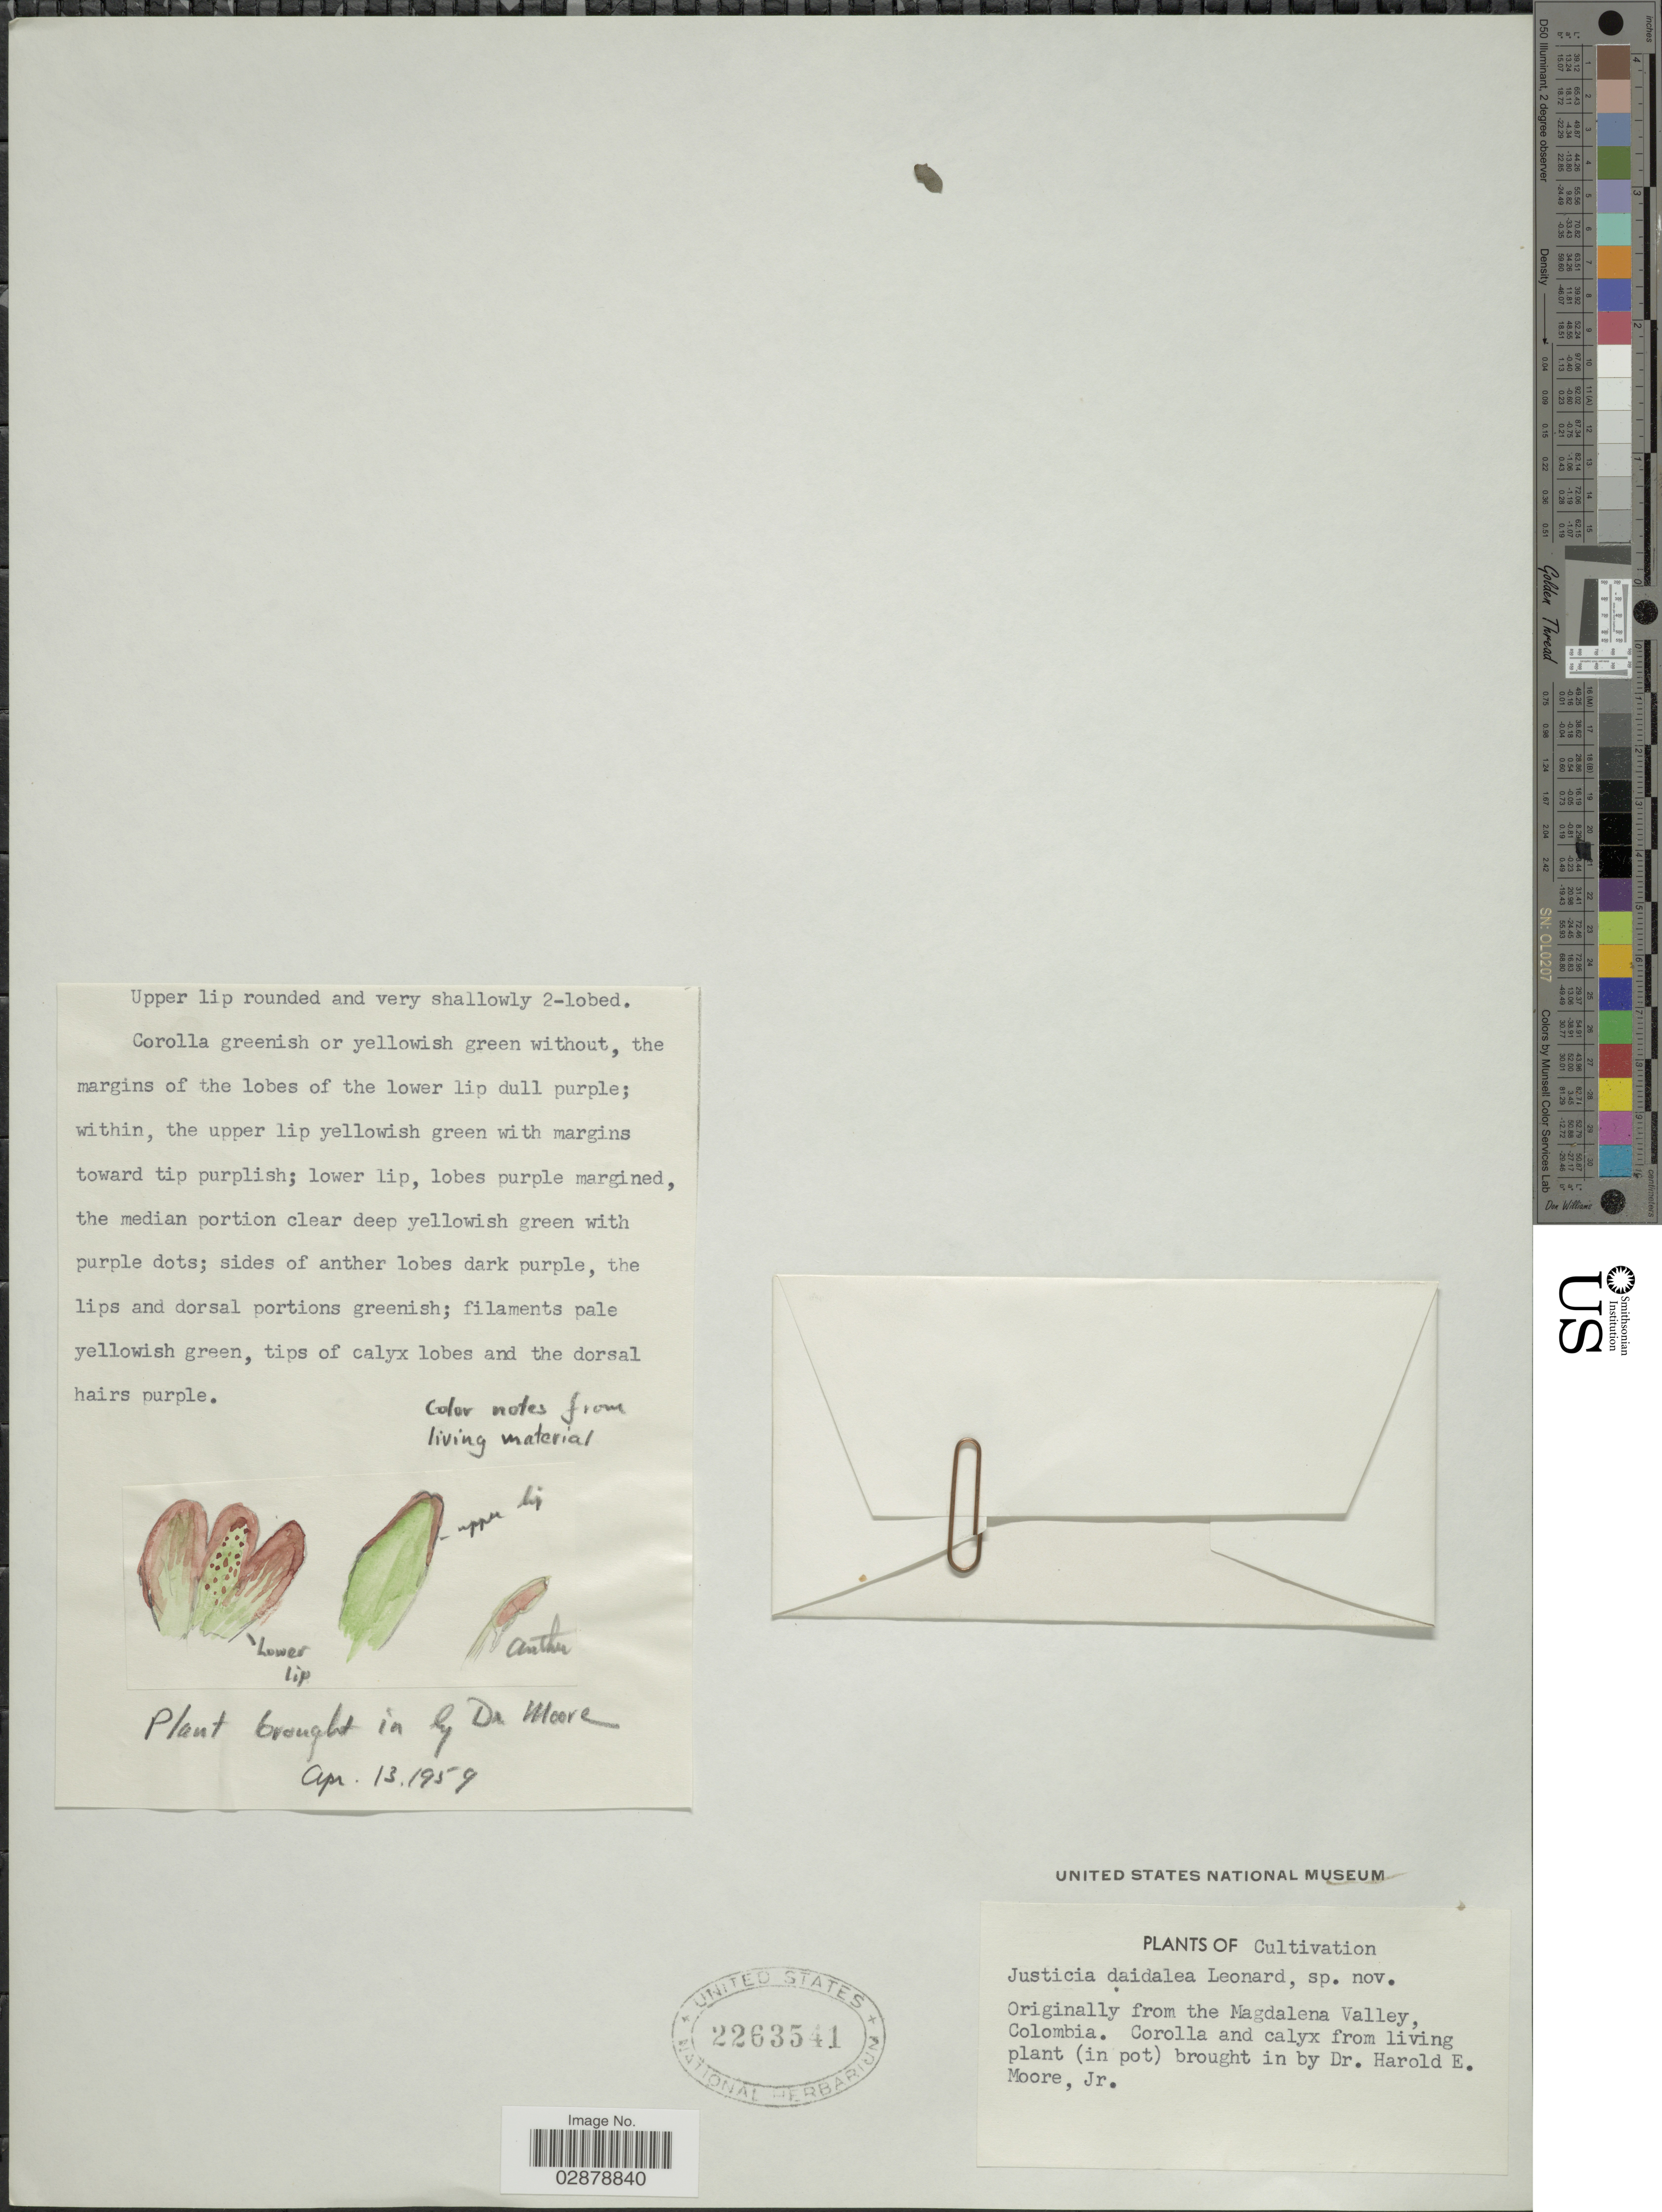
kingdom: Plantae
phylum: Tracheophyta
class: Magnoliopsida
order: Lamiales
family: Acanthaceae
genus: Justicia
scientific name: Justicia daidalea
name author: Leonard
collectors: H. E. Moore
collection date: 1959-04-13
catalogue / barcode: US 2263541